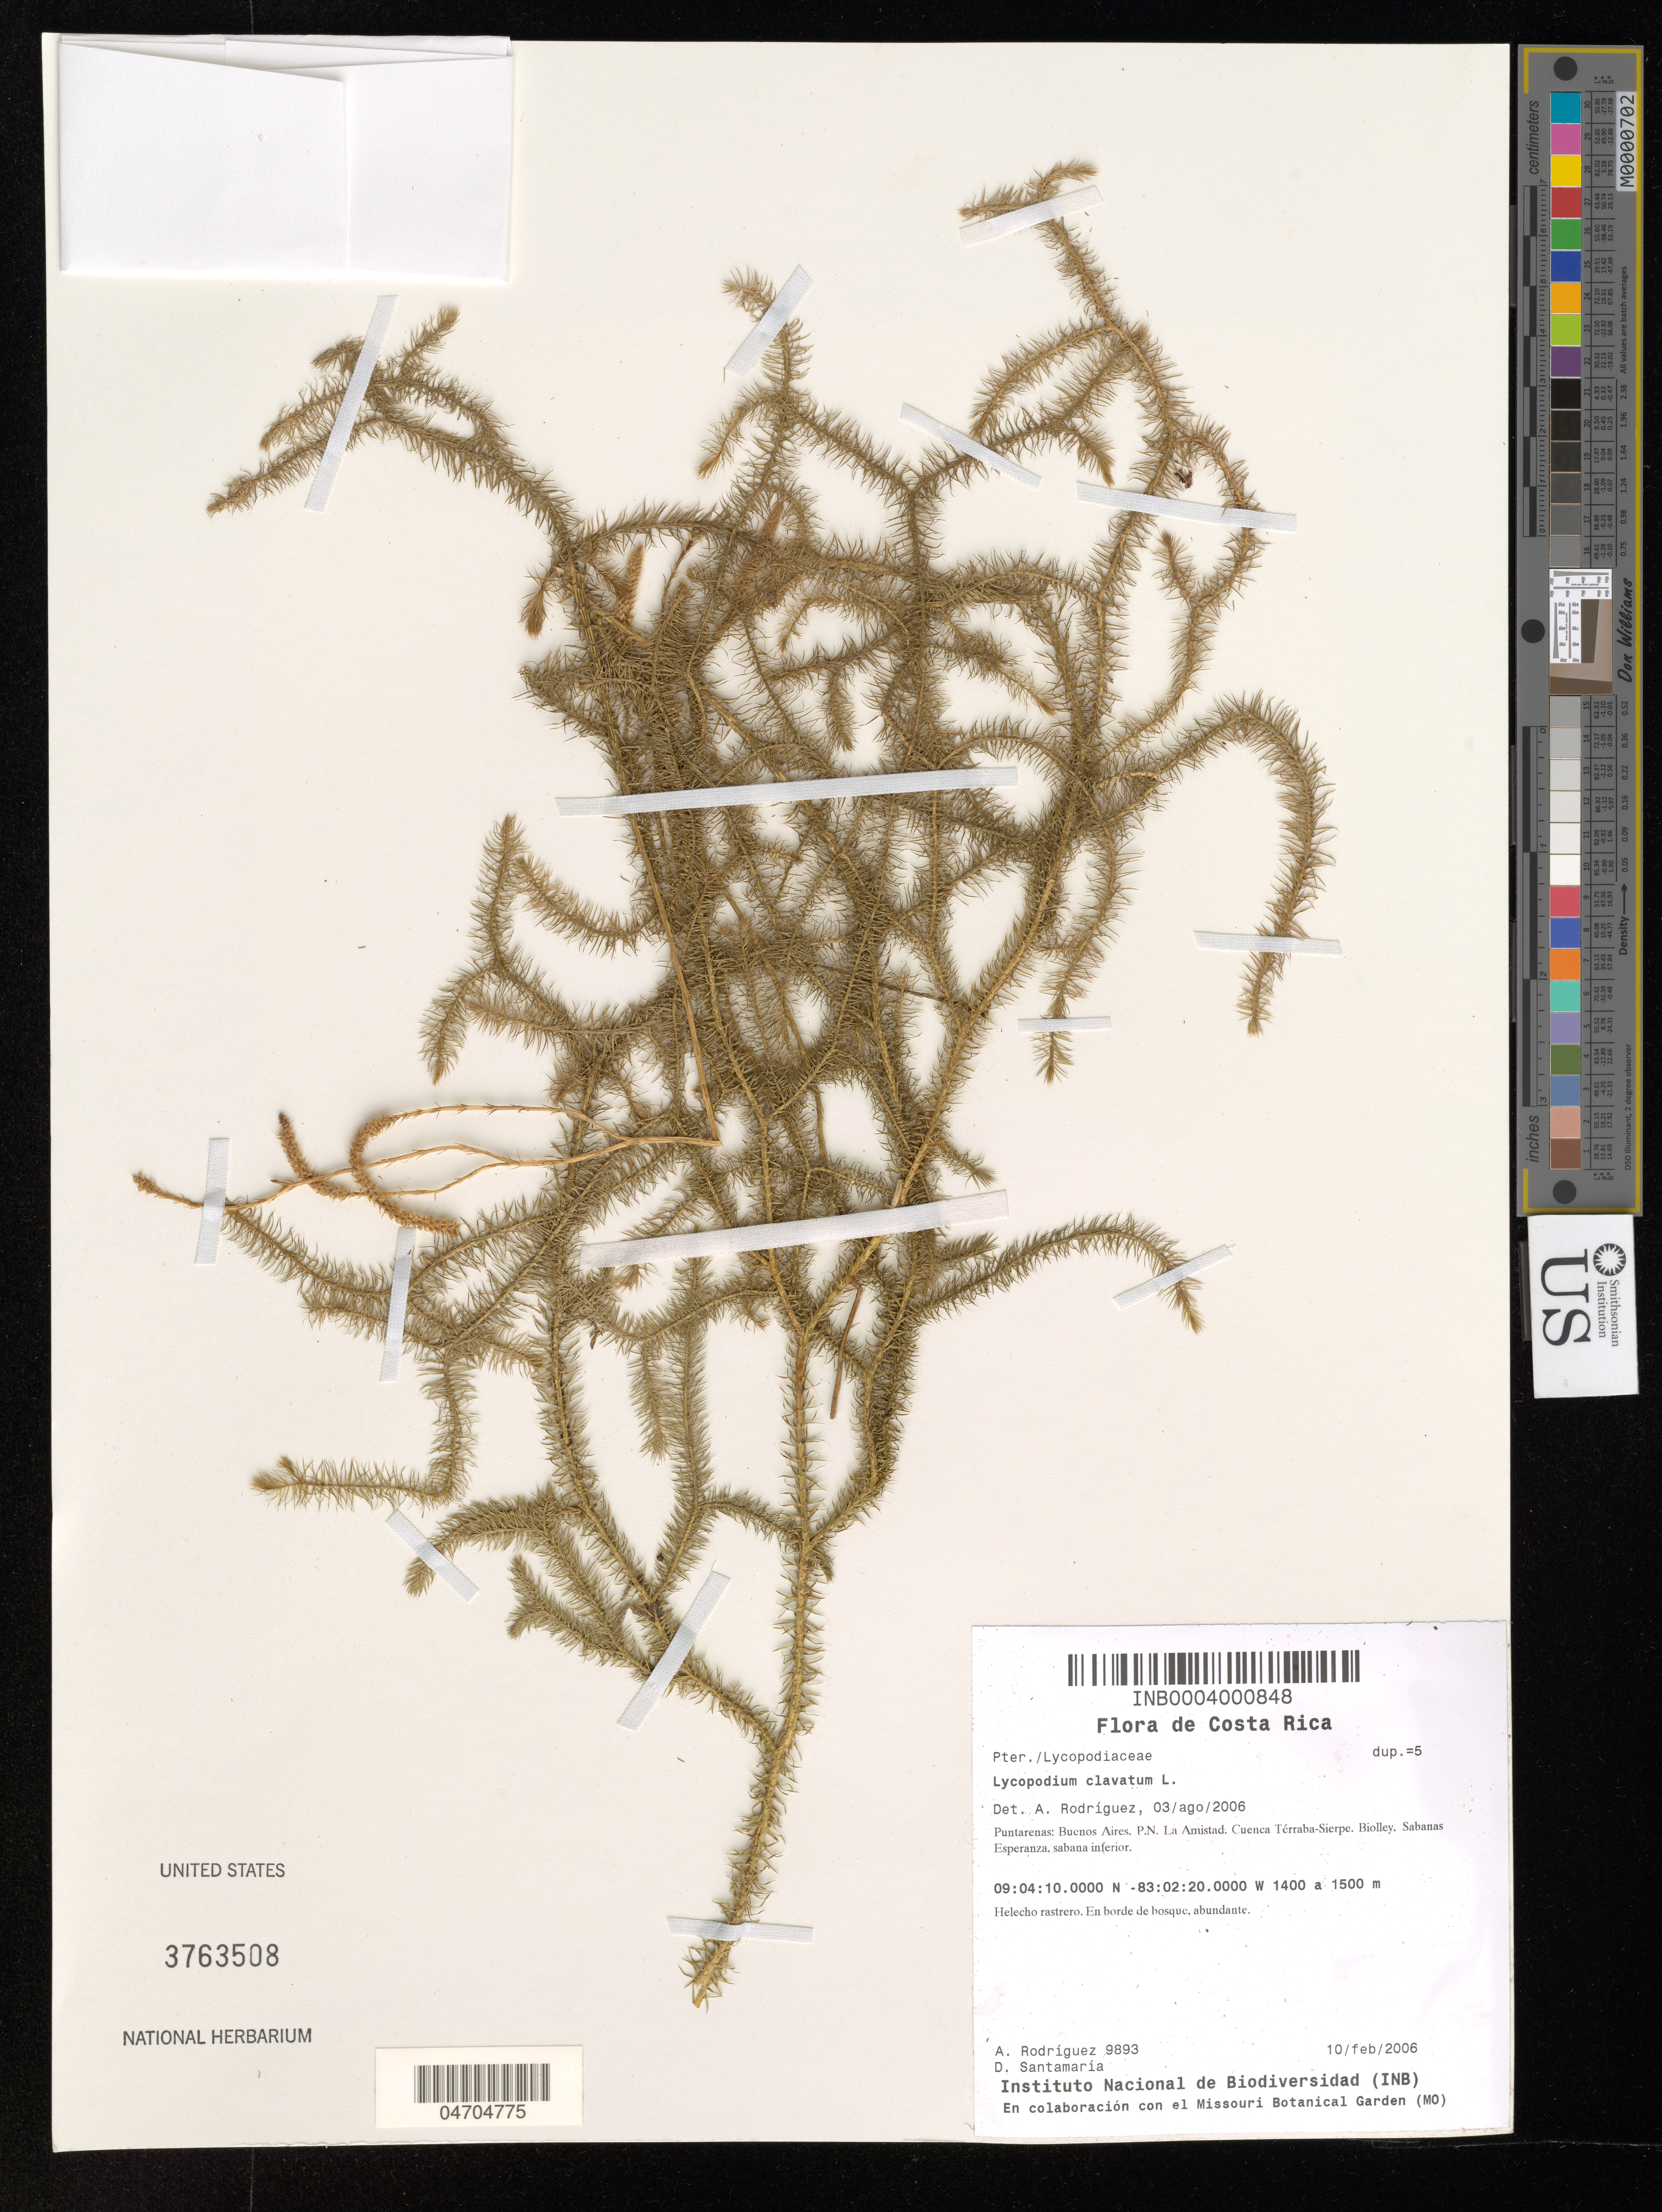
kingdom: Plantae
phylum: Tracheophyta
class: Lycopodiopsida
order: Lycopodiales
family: Lycopodiaceae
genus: Lycopodium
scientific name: Lycopodium clavatum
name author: L.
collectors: A. Rodríguez & D. Santamaria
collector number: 9893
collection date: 2006-02-10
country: Costa Rica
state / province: Puntarenas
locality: Buenos Aires. P.N. La Amistad. Cuenca Térraba-Sierpe. Biolley, Sabanas Esperanza, sabana inferior.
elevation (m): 1400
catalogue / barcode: US 3763508